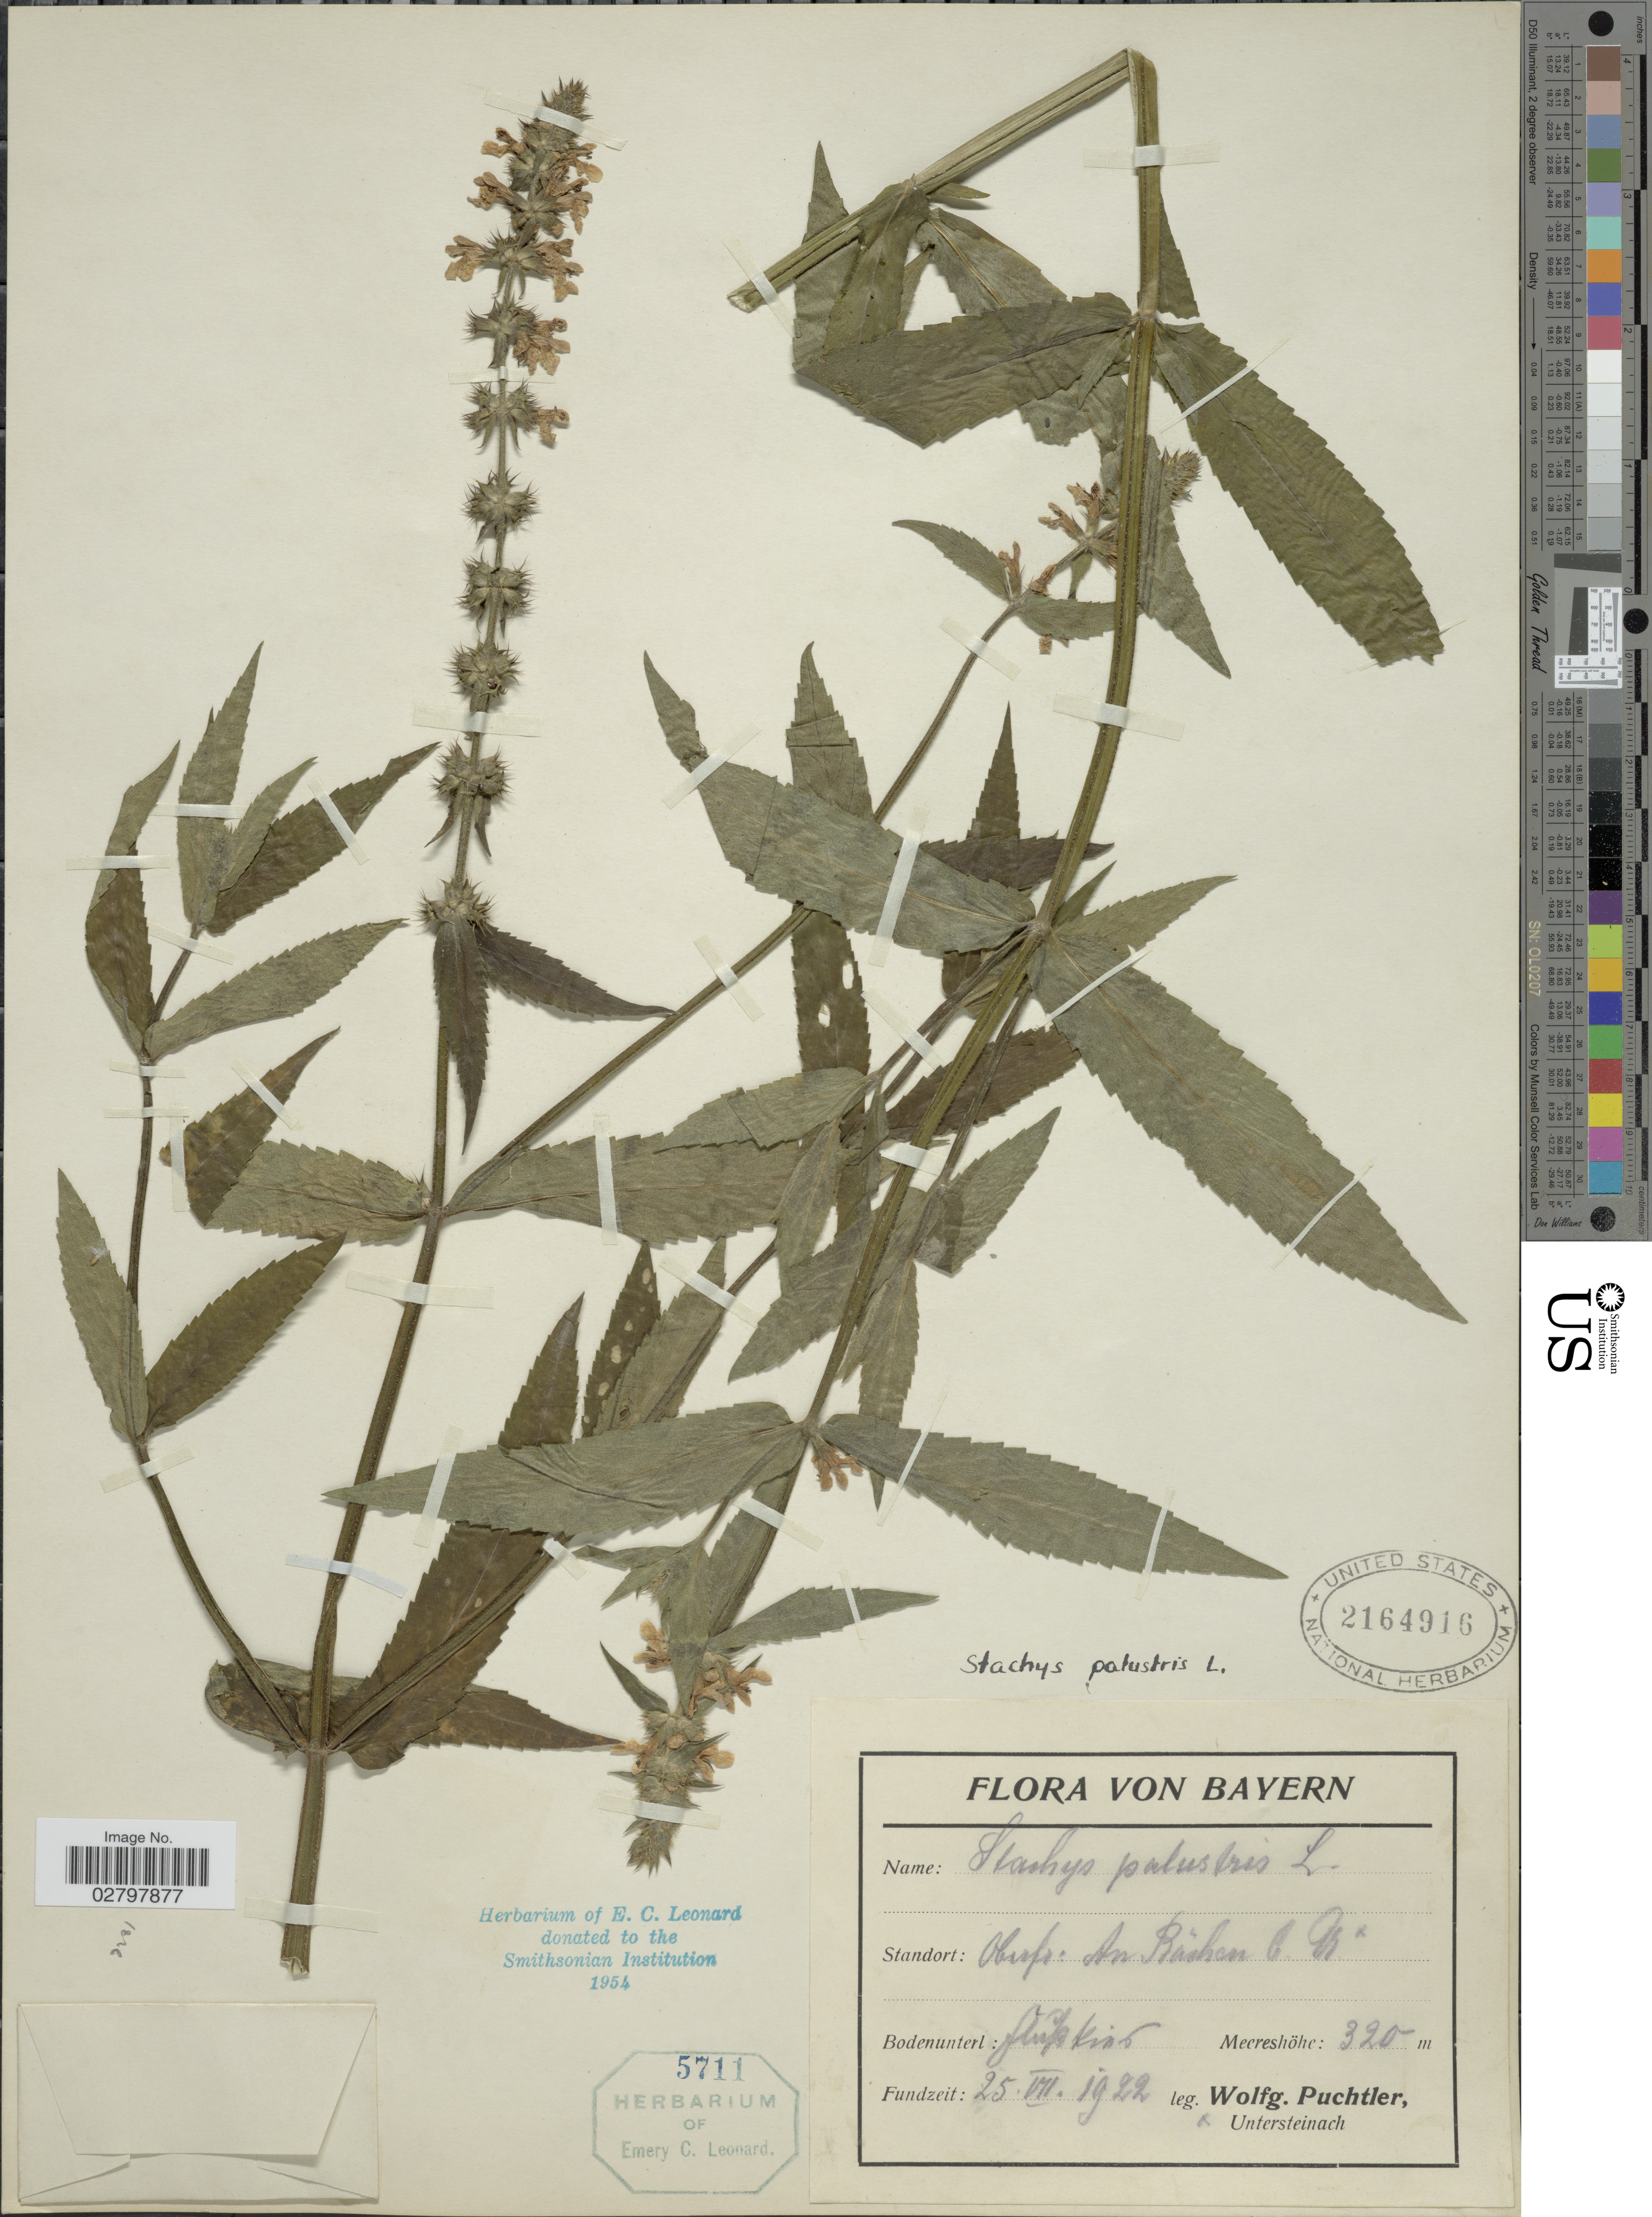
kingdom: Plantae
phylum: Tracheophyta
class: Magnoliopsida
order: Lamiales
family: Lamiaceae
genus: Stachys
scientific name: Stachys palustris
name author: L.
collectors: W. Puchtler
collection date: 1922-07-25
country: Germany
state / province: Bayern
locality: Standort: Oburfi. An Báschen C. Gr. [interpreted]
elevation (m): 320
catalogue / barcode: US 2164916